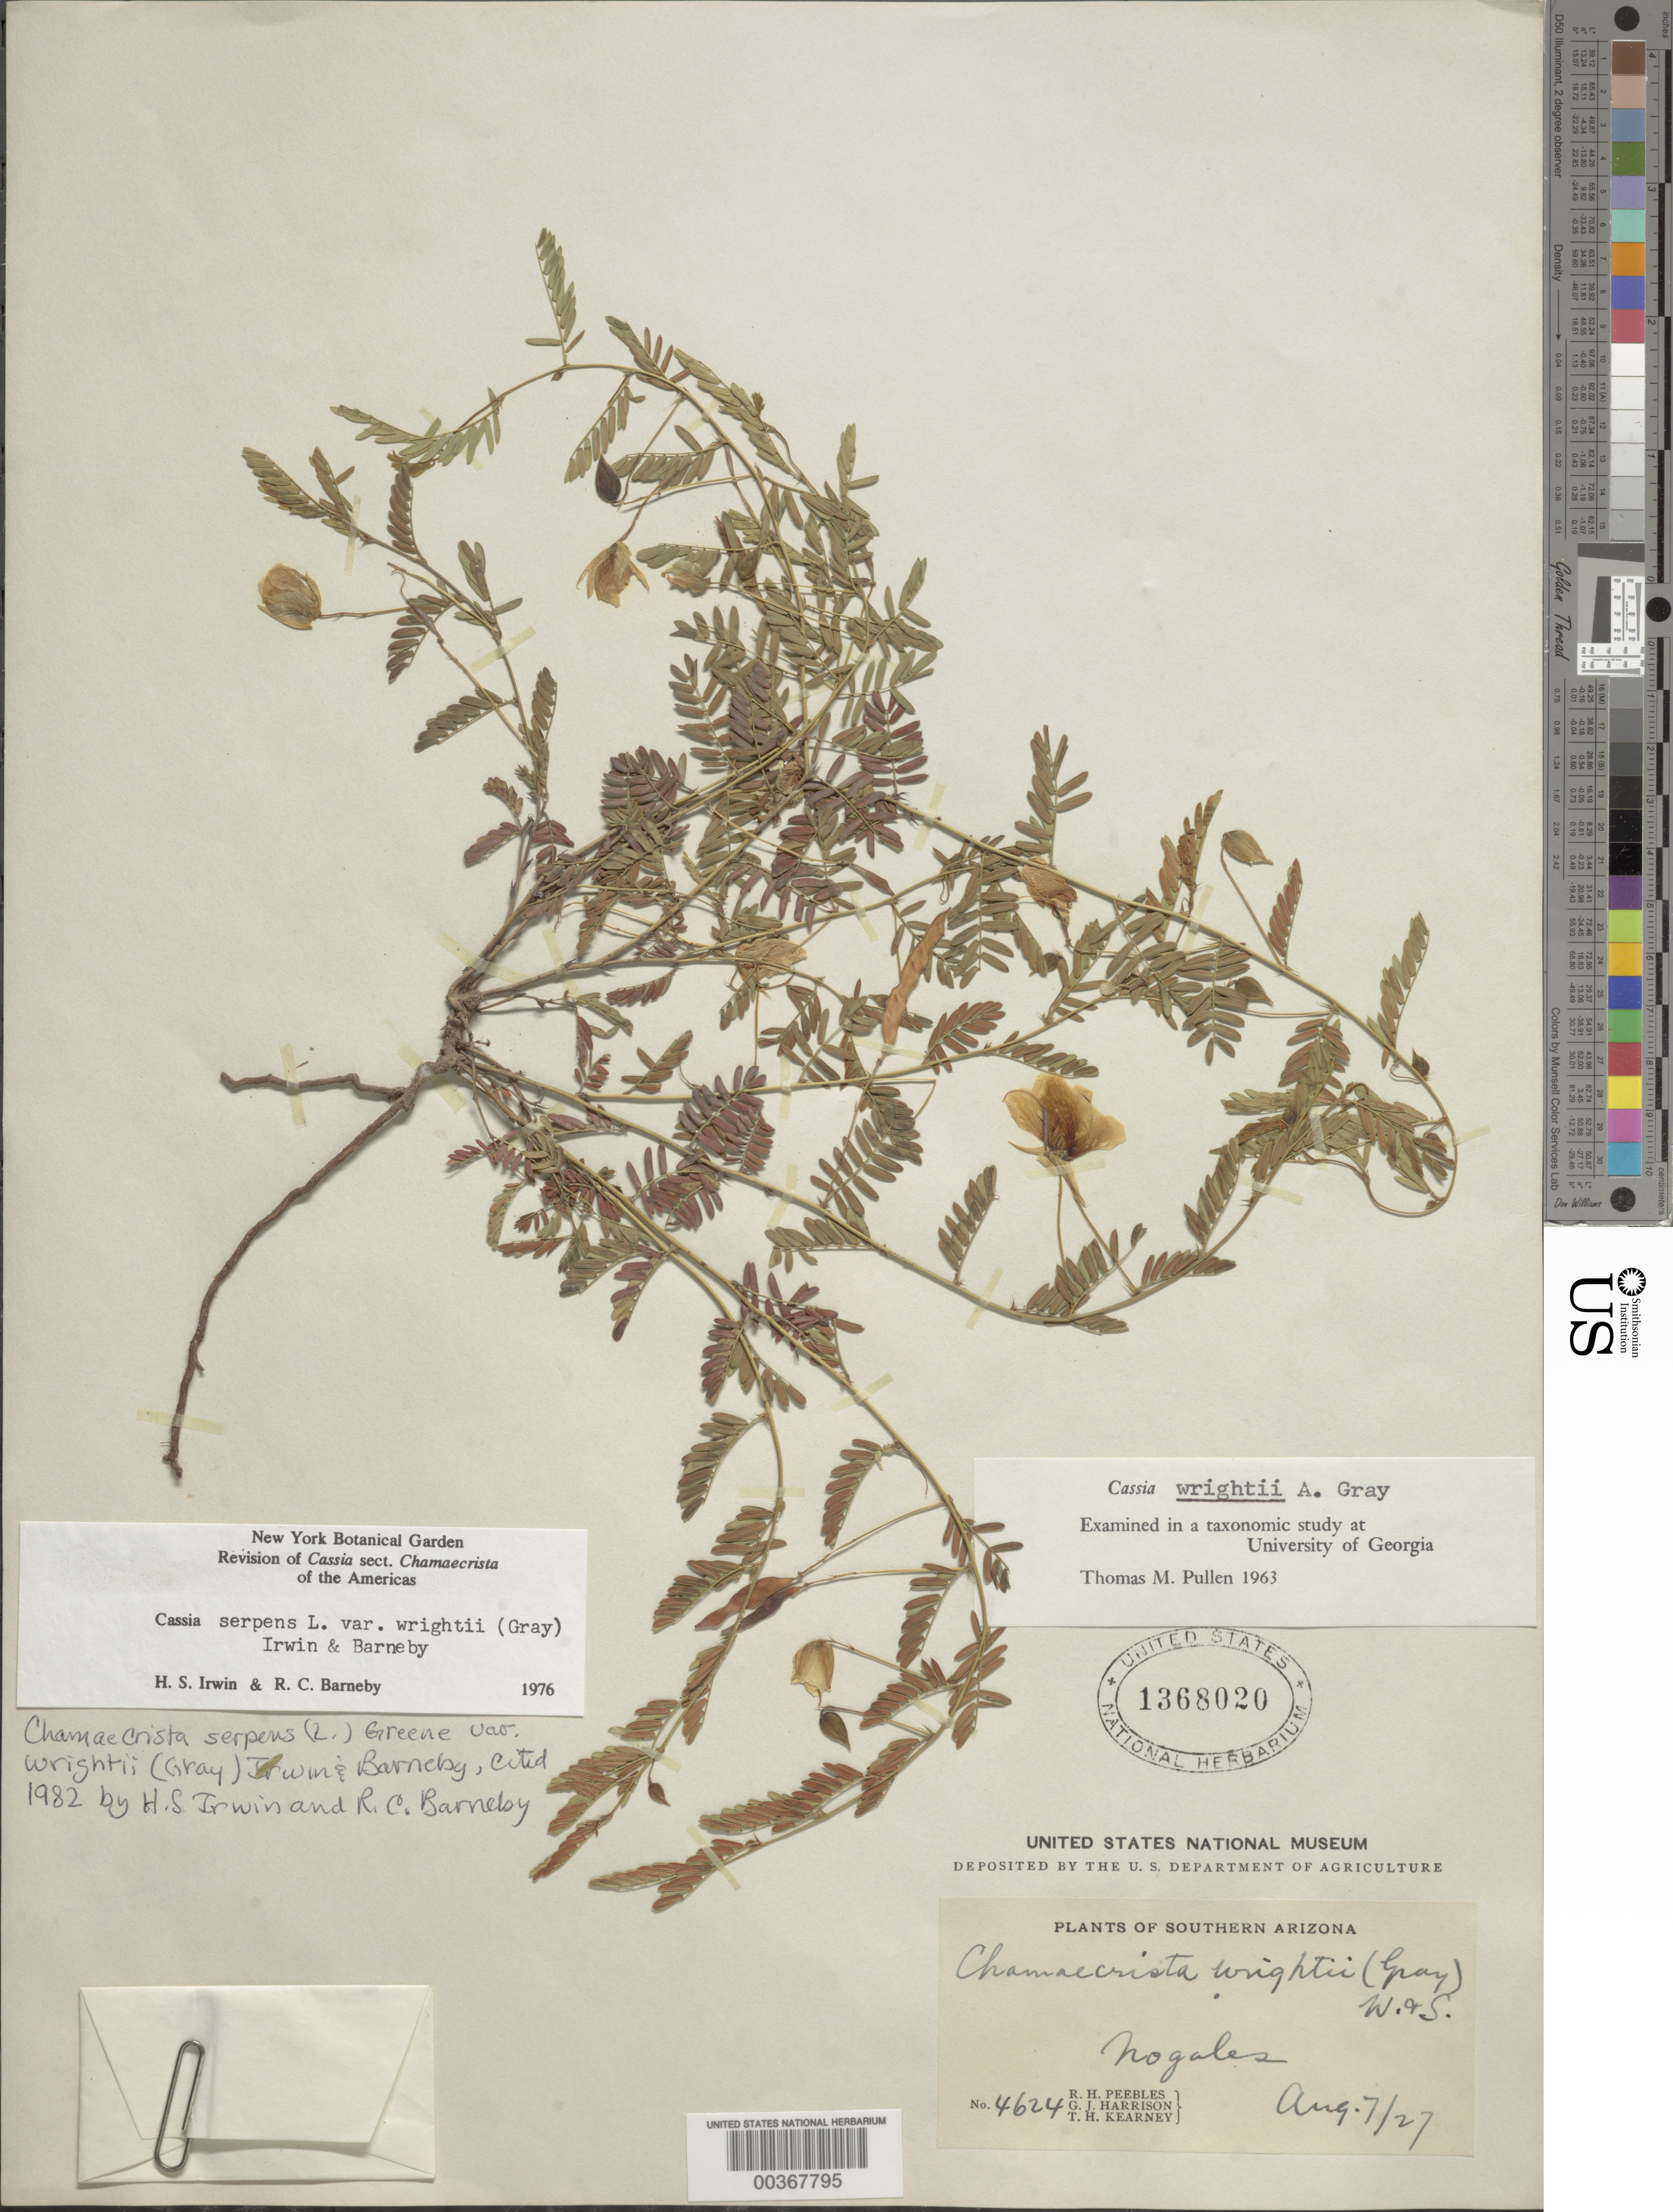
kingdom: Plantae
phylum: Tracheophyta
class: Magnoliopsida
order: Fabales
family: Fabaceae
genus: Chamaecrista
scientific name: Chamaecrista serpens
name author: (L.) Greene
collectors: R. H. Peebles, G. J. Harrison & T. H. Kearney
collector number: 4624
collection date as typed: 07 Aug 1927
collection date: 1927-08-07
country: United States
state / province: Arizona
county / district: Santa Cruz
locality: Nogales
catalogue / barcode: US 1368020